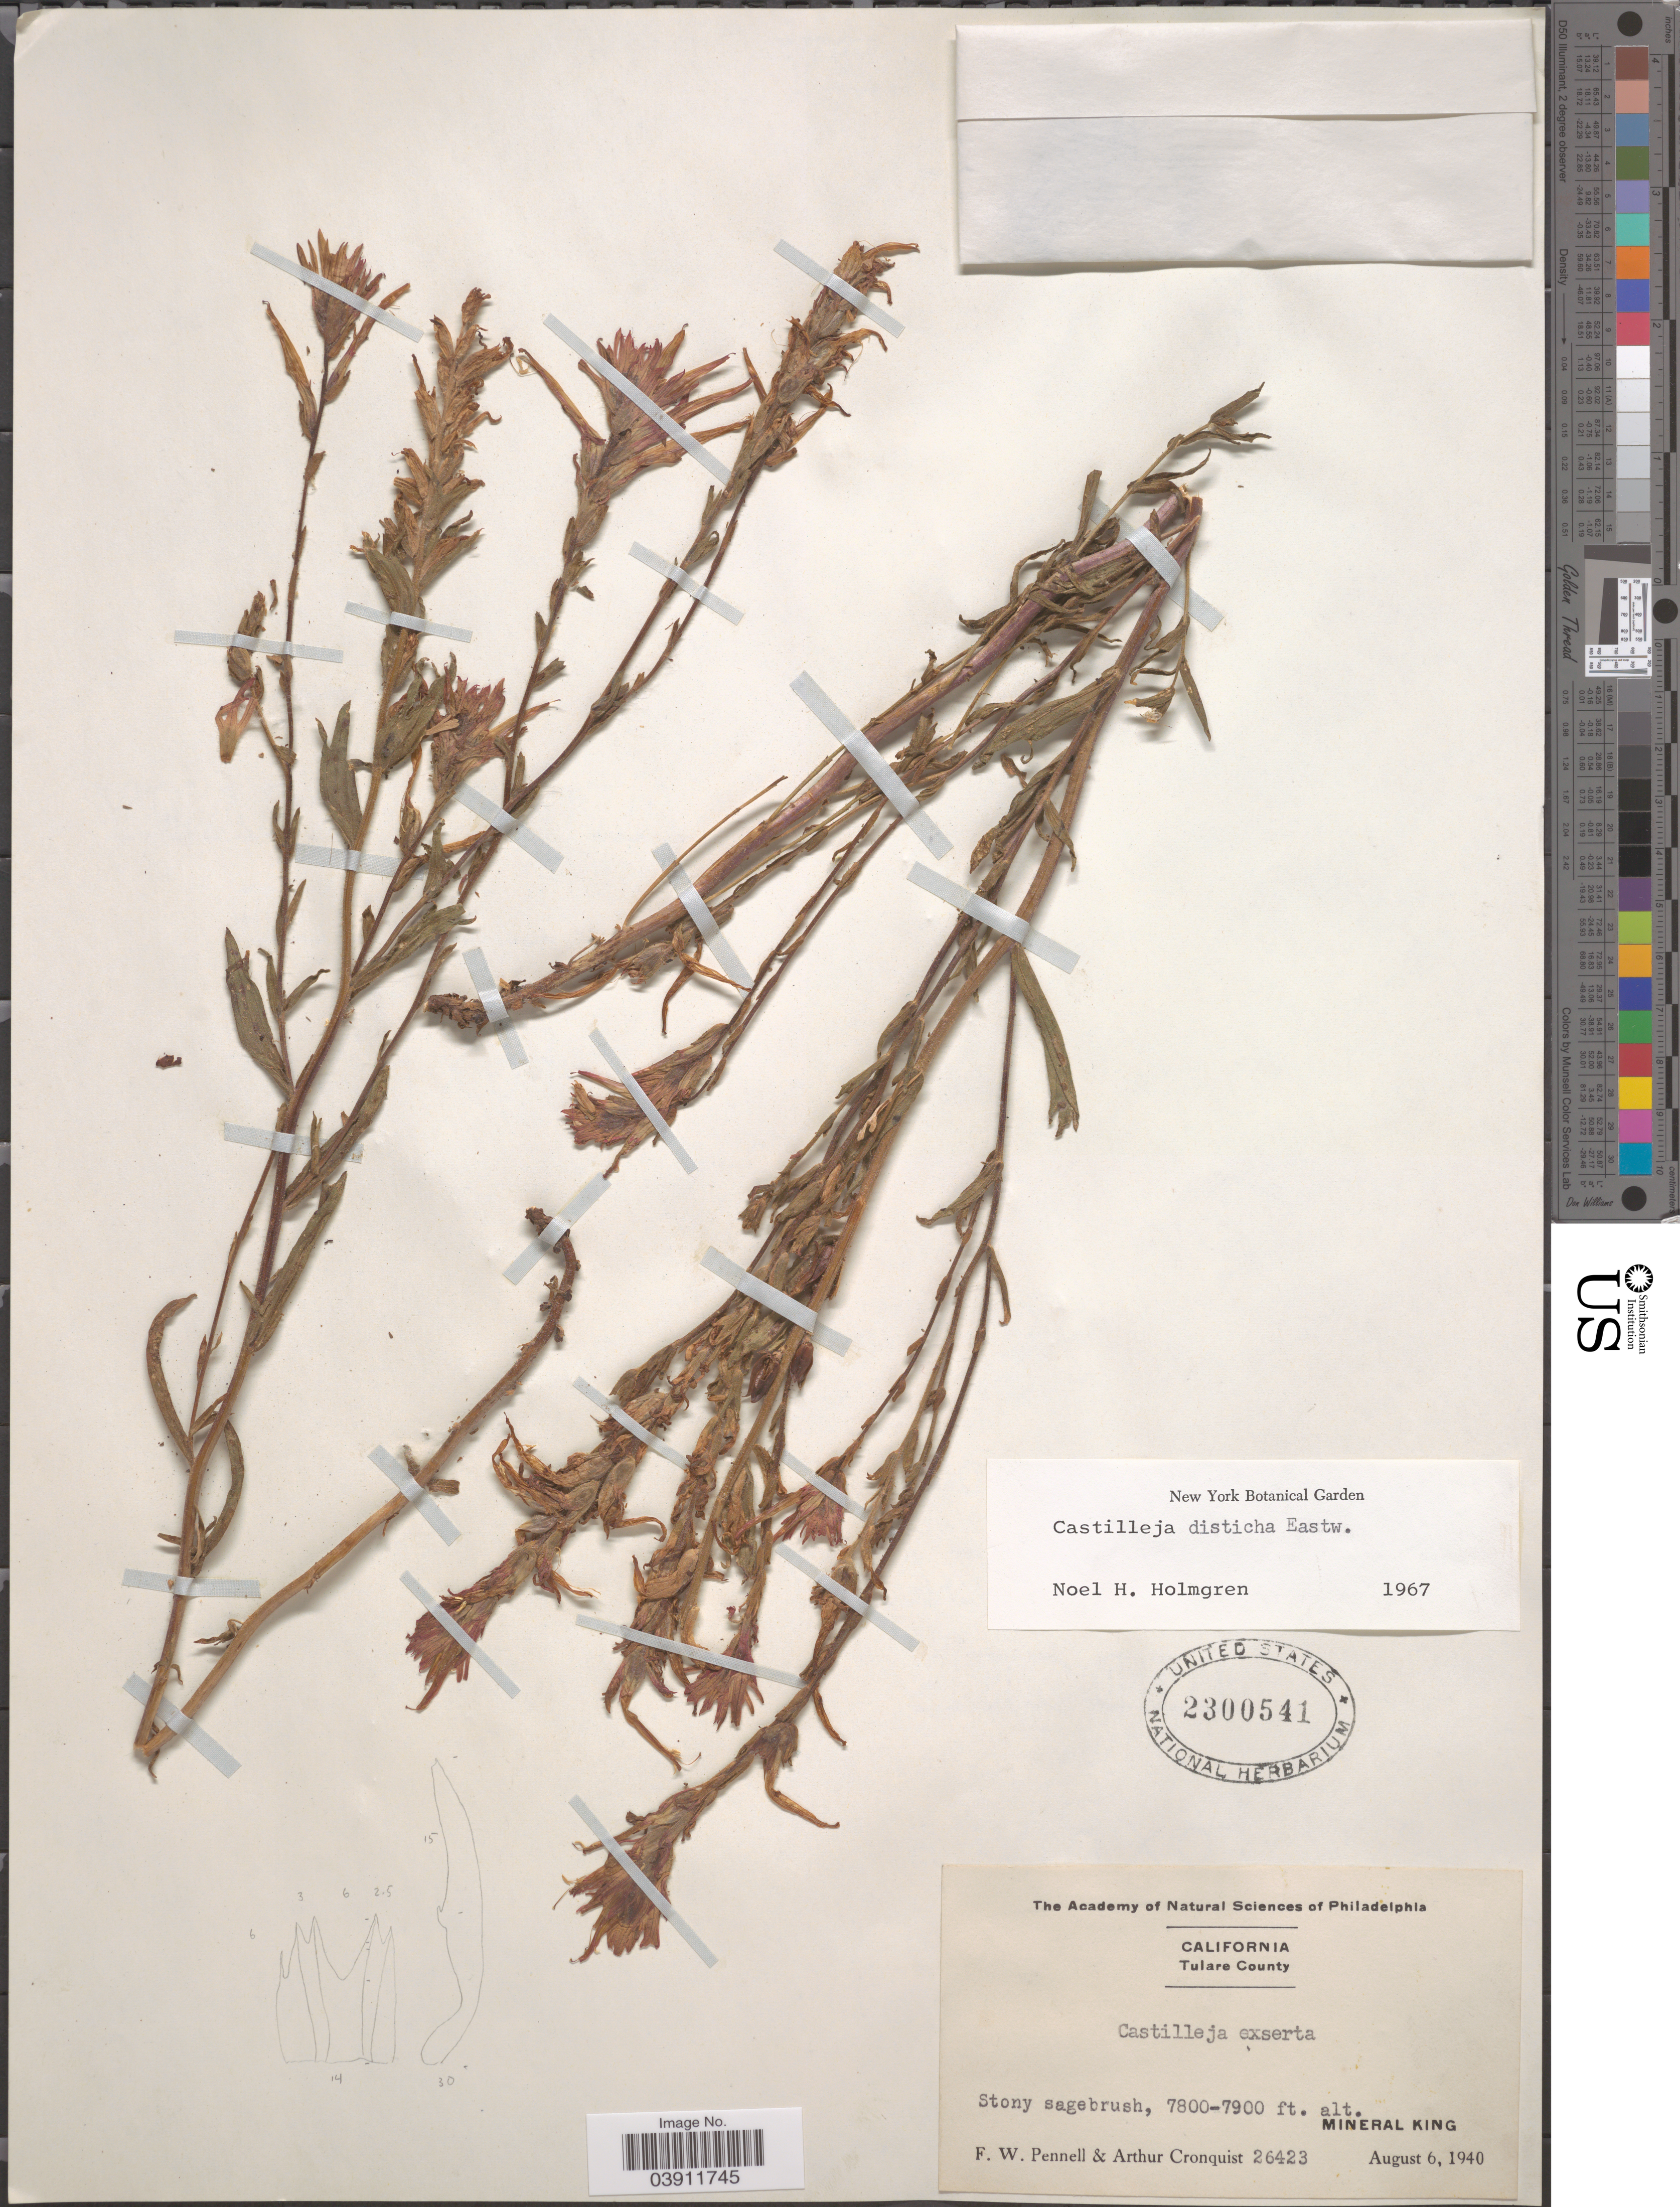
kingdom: Plantae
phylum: Tracheophyta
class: Magnoliopsida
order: Lamiales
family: Orobanchaceae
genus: Castilleja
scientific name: Castilleja disticha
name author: Eastw.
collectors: F. W. Pennell & A. J. Cronquist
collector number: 26423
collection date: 1940-08-06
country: United States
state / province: California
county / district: Tulare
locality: Tulare County. Mineral King.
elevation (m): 2377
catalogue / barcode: US 2300541